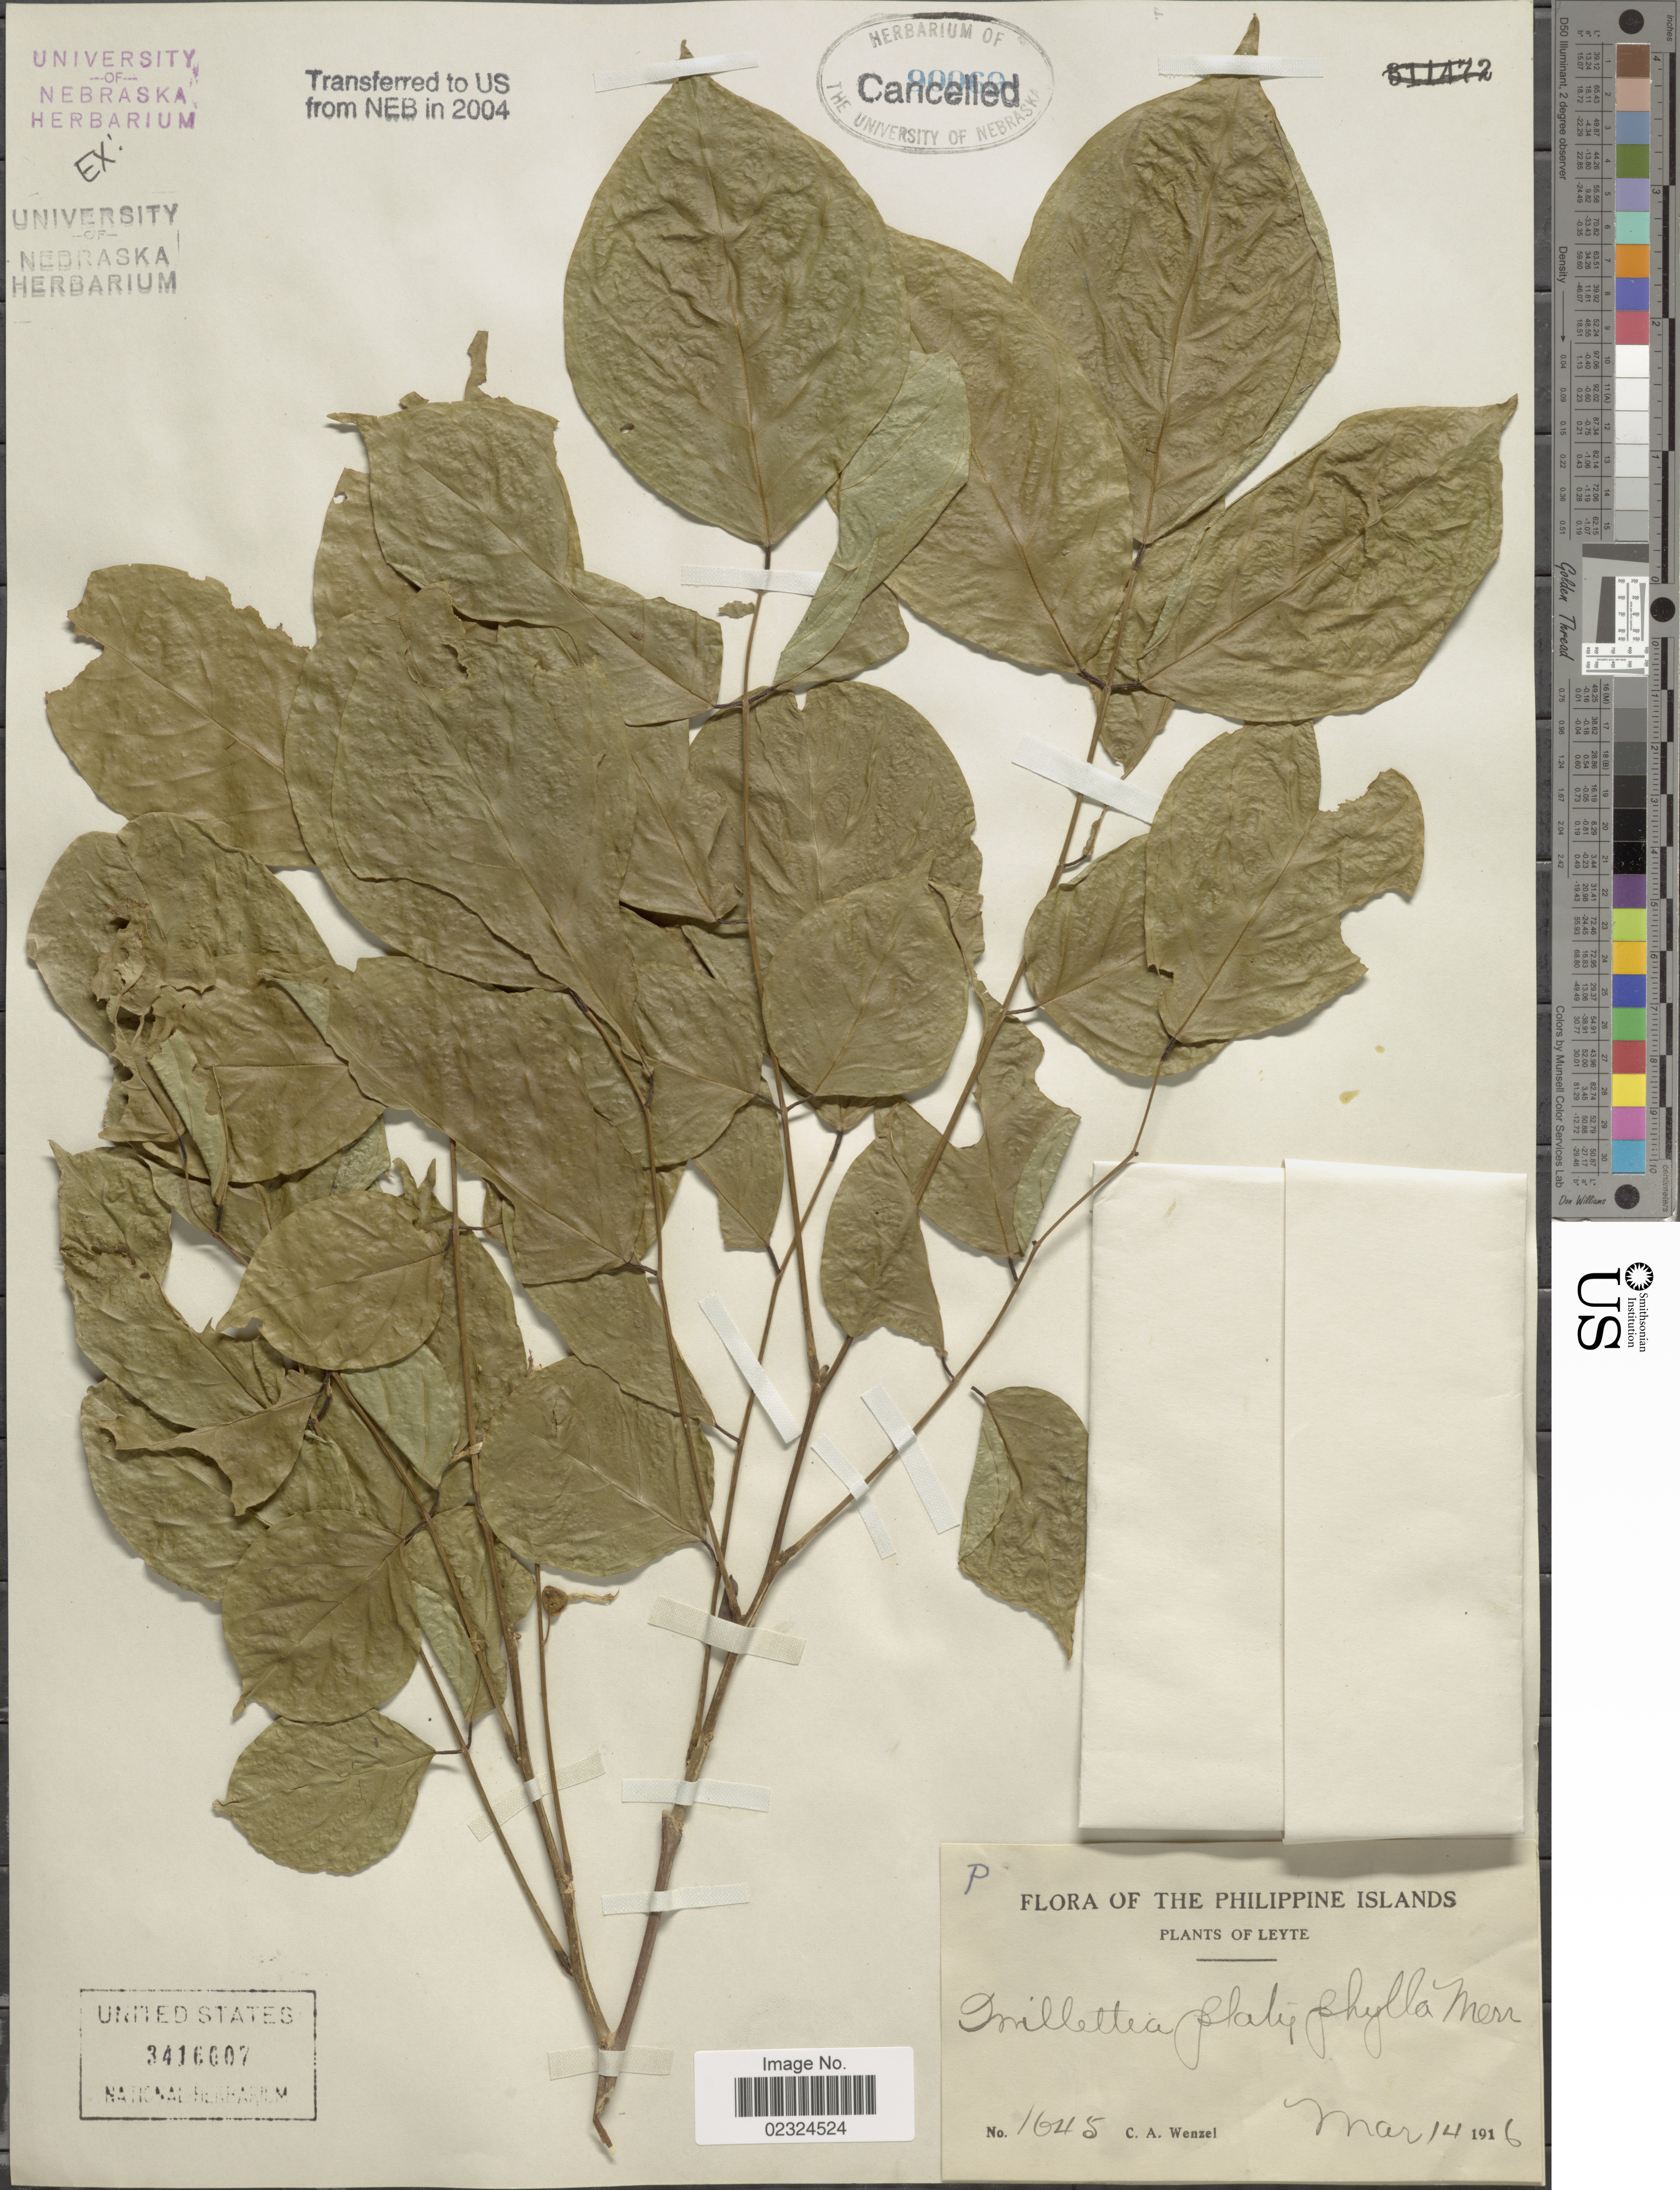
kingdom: Plantae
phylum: Tracheophyta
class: Magnoliopsida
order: Fabales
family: Fabaceae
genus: Millettia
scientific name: Millettia platyphylla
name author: Merr. in Dunn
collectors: C. Wenzel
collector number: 1645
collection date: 1916-03-14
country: Philippines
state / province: Eastern Visayas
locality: Philippines Islands. Leyte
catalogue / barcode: US 3416607